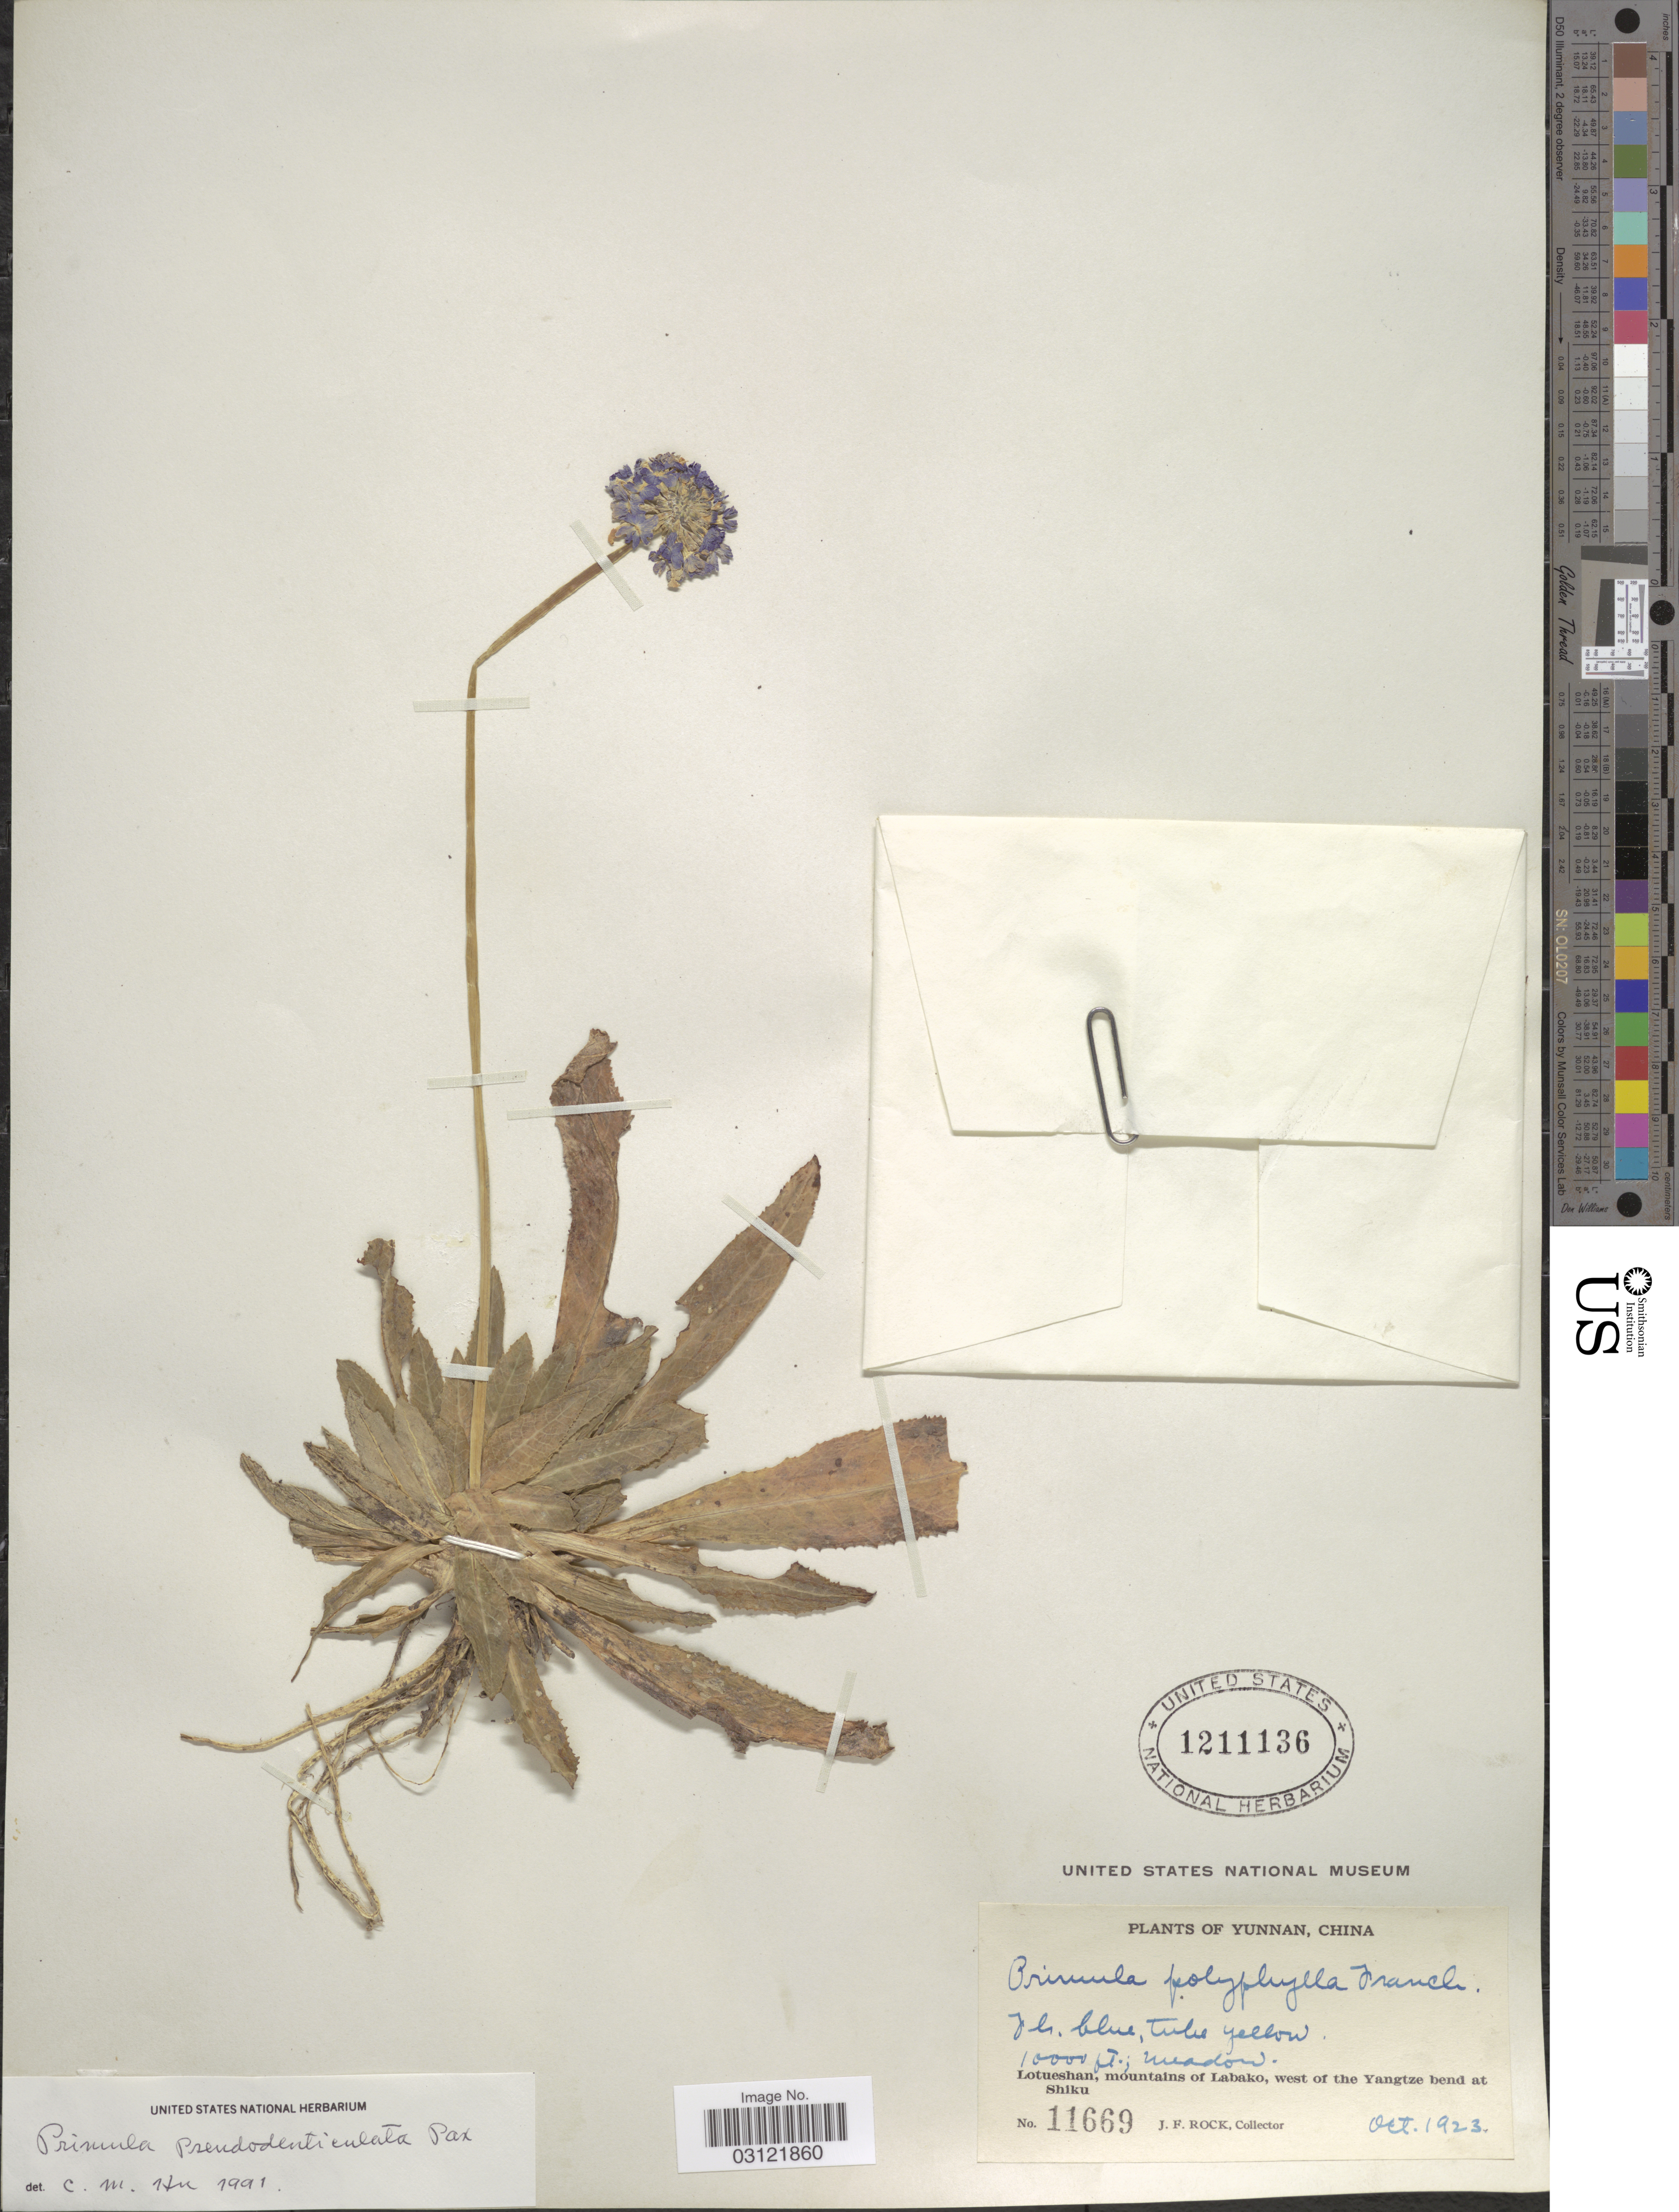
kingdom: Plantae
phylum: Tracheophyta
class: Magnoliopsida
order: Ericales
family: Primulaceae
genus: Primula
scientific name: Primula polyphylla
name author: (Franch.) Petitm.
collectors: J. Rock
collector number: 11669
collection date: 1923-10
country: China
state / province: Yunnan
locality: Lotueshan, mountains of Labako, west of the Yangtze bend at Shiku.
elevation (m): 3048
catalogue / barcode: US 1211136